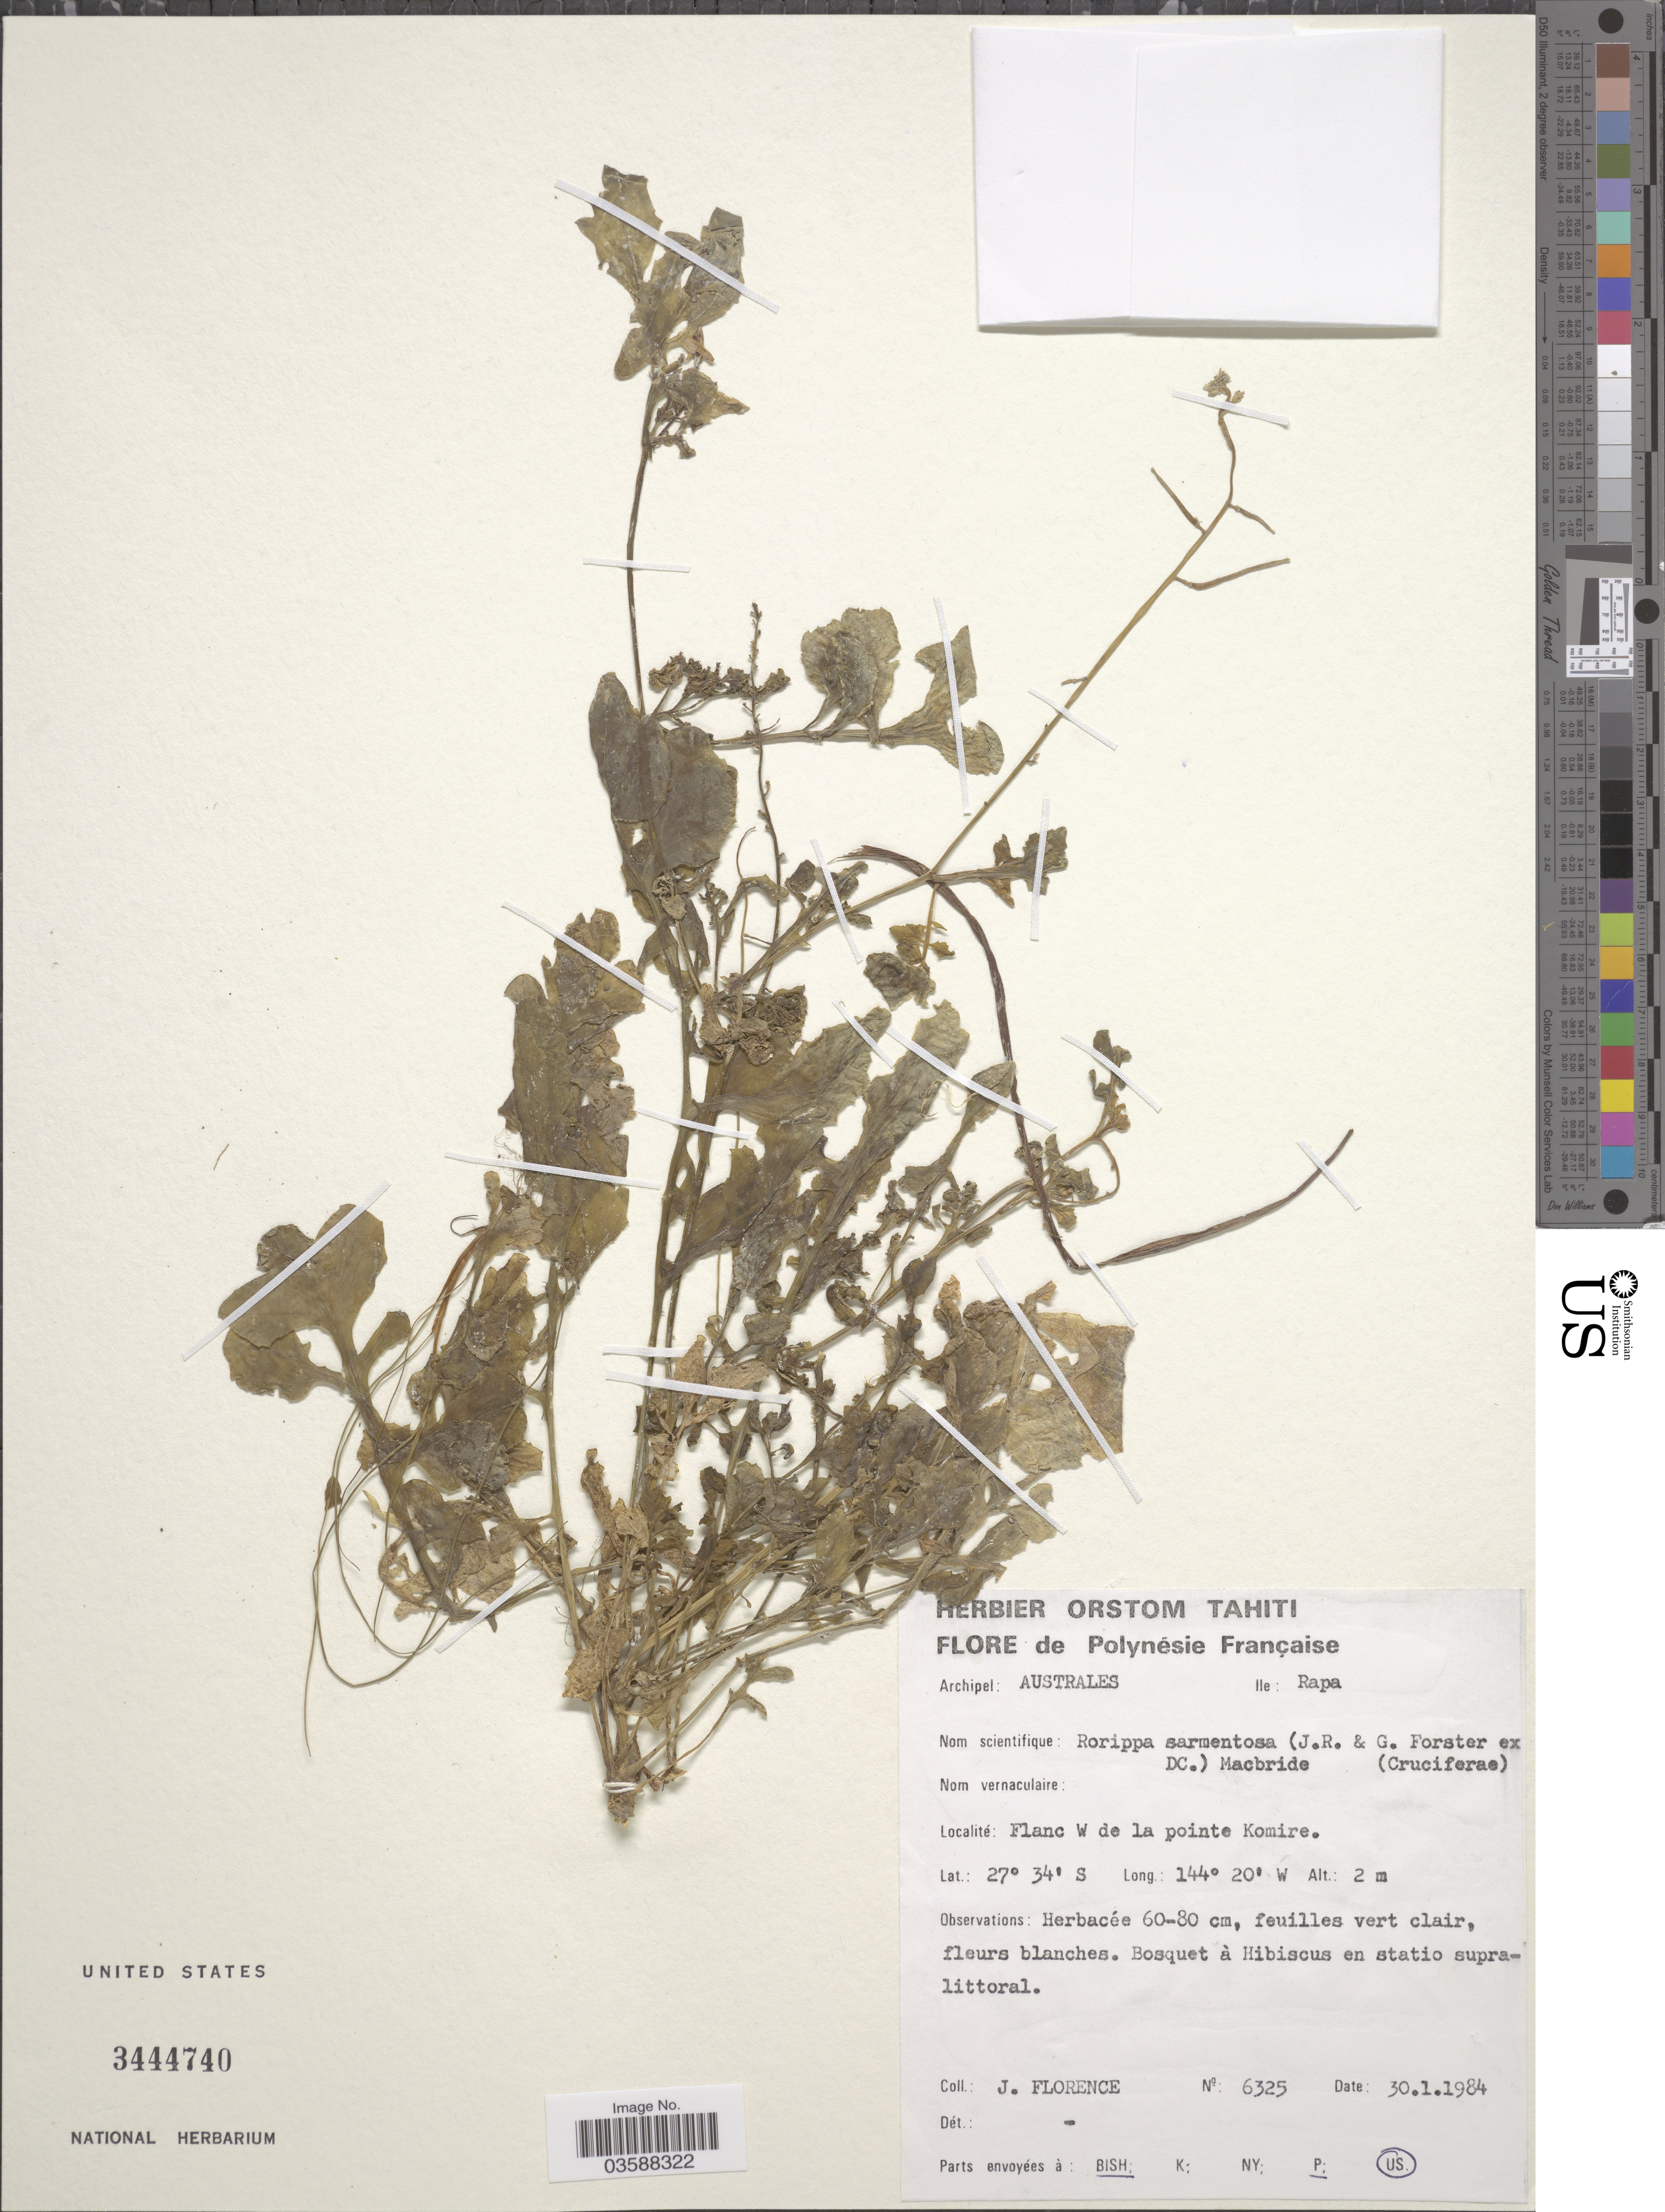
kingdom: Plantae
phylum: Tracheophyta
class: Magnoliopsida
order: Brassicales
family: Brassicaceae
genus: Rorippa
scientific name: Rorippa sarmentosa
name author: (Sol. ex G. Forst.) J.F. Macbr.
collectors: J. Florence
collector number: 6325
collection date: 1984-01-30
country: French Polynesia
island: Rapa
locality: Polynésie Française. Archipel: Australes. Ile: Rapa. Flanc W de la pointe Komire.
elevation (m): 2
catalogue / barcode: US 3444740